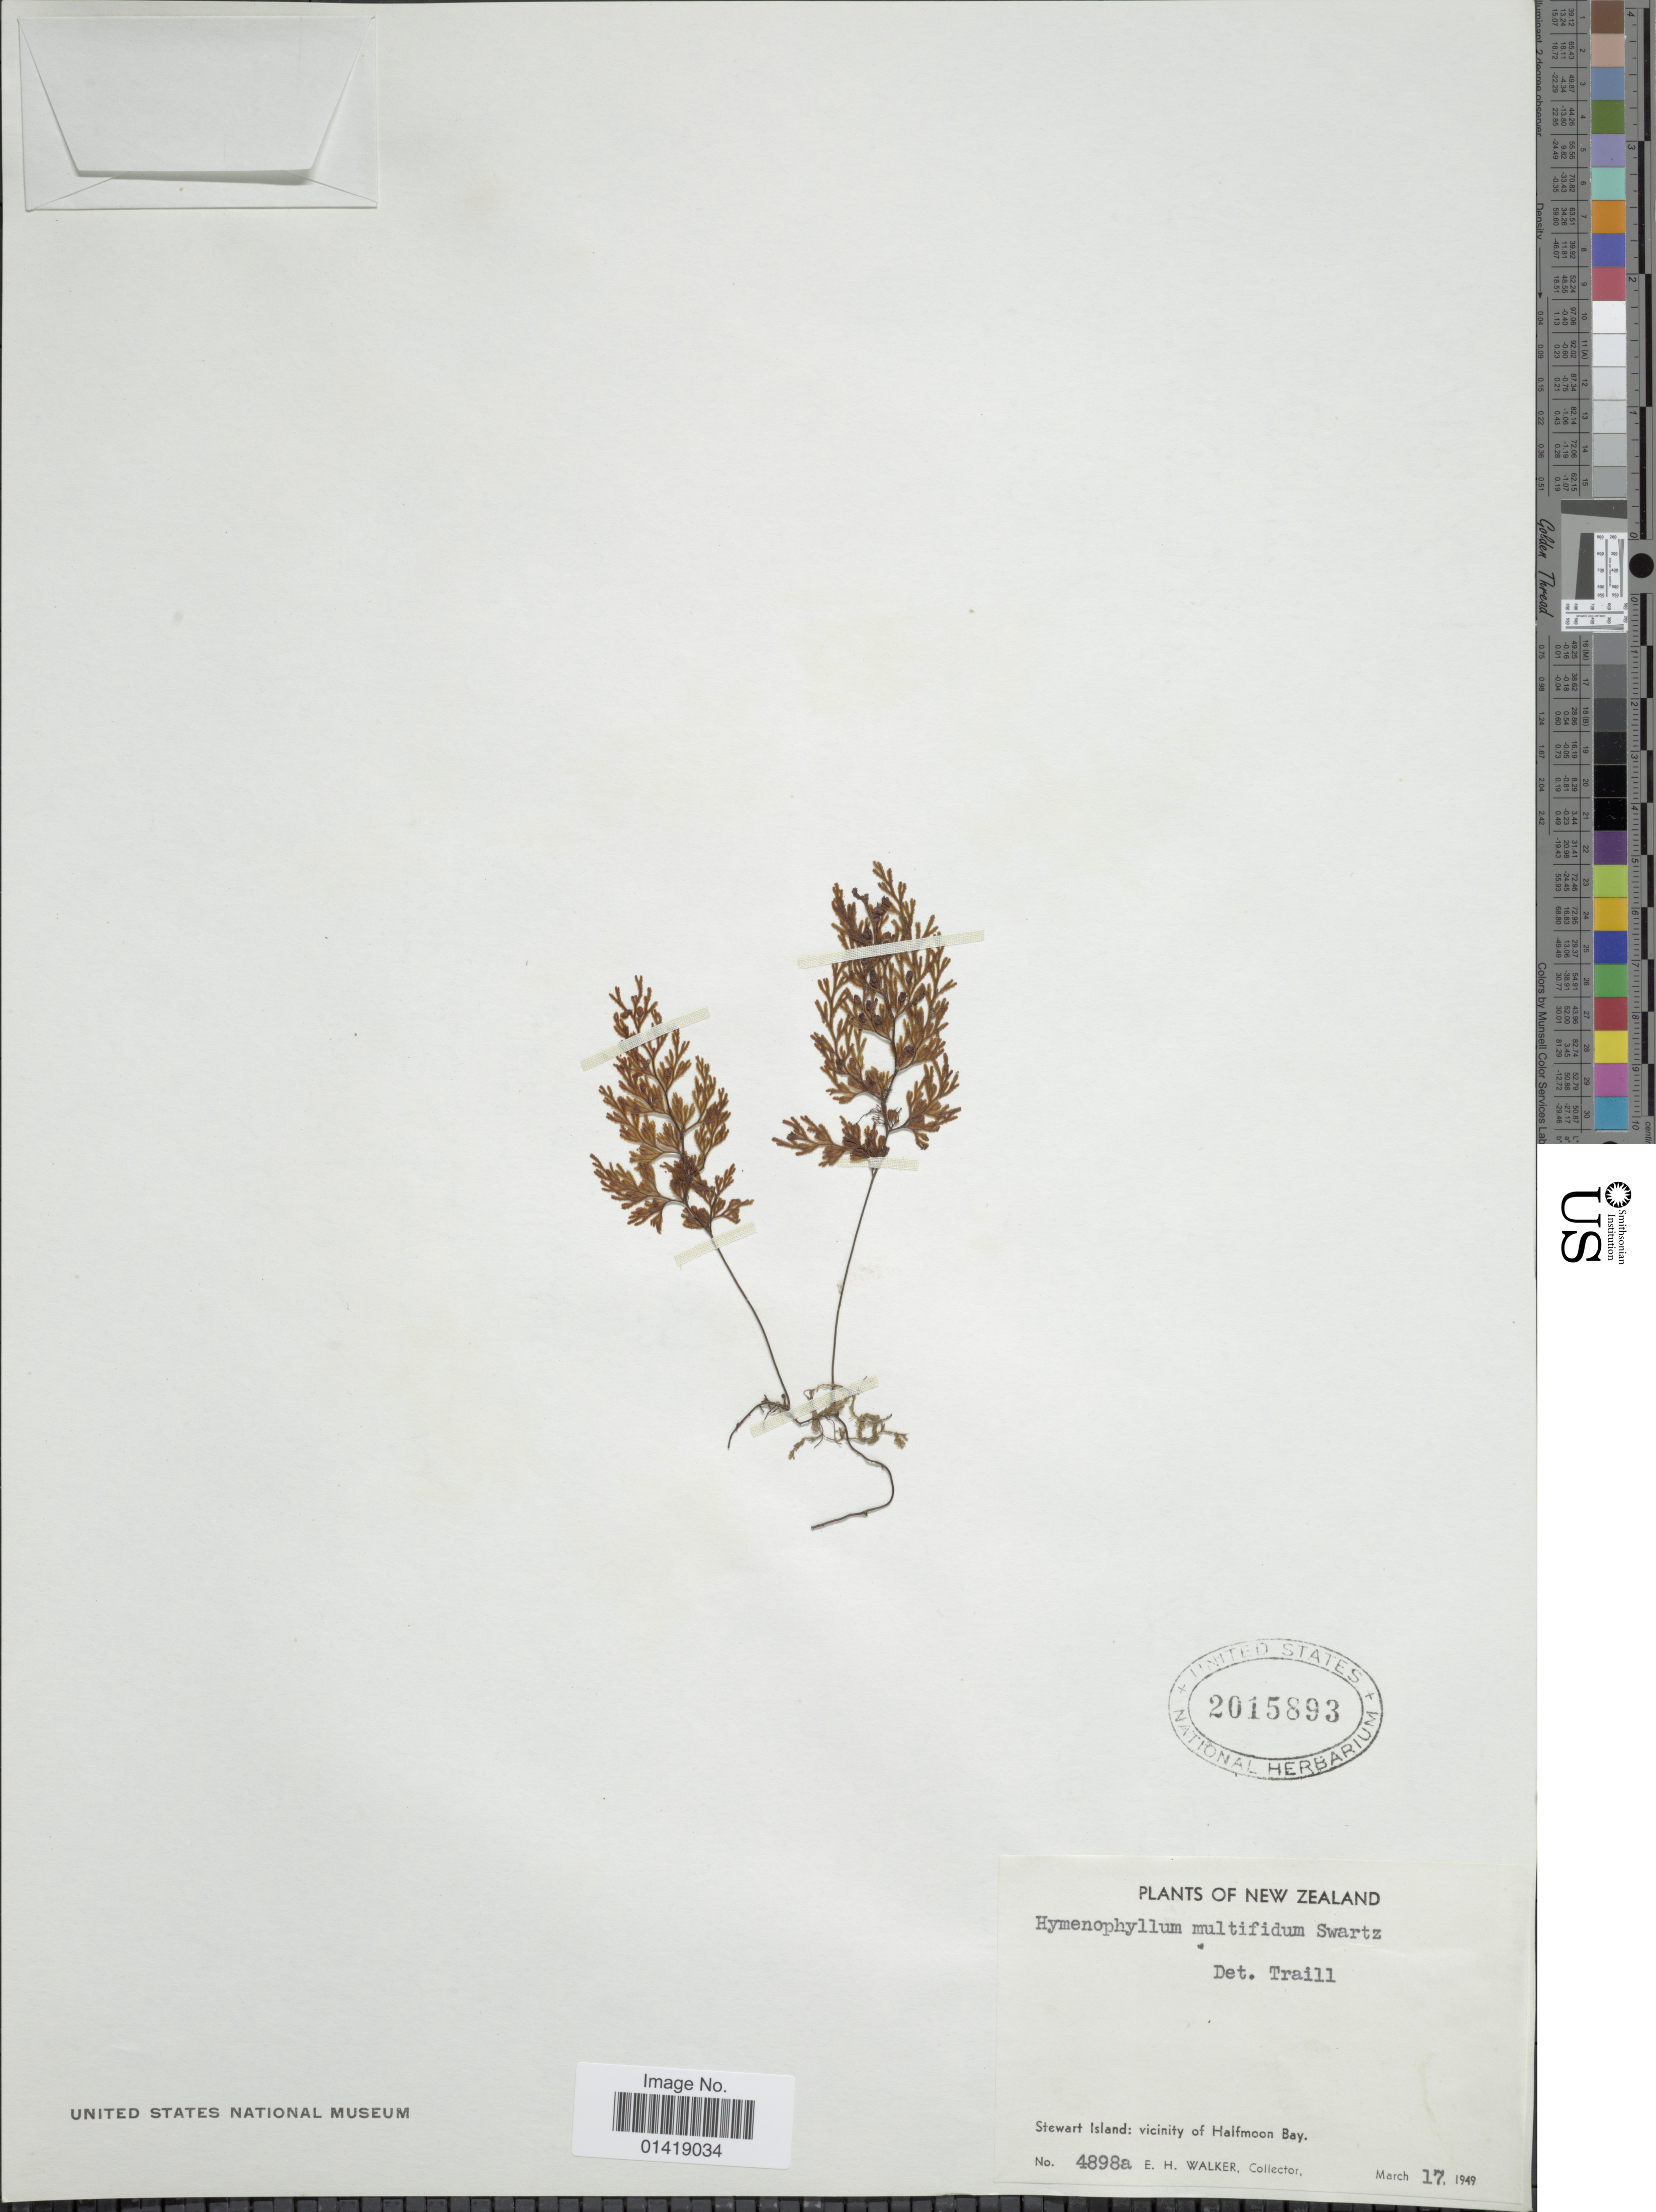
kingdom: Plantae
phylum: Tracheophyta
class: Polypodiopsida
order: Hymenophyllales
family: Hymenophyllaceae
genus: Hymenophyllum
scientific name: Hymenophyllum multifidum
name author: (G. Forst.) Sw.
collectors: E. H. Walker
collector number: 4898a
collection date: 1949-03-17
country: New Zealand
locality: Stewart Island: vicinity of Halfmoon Bay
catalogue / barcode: US 2015893